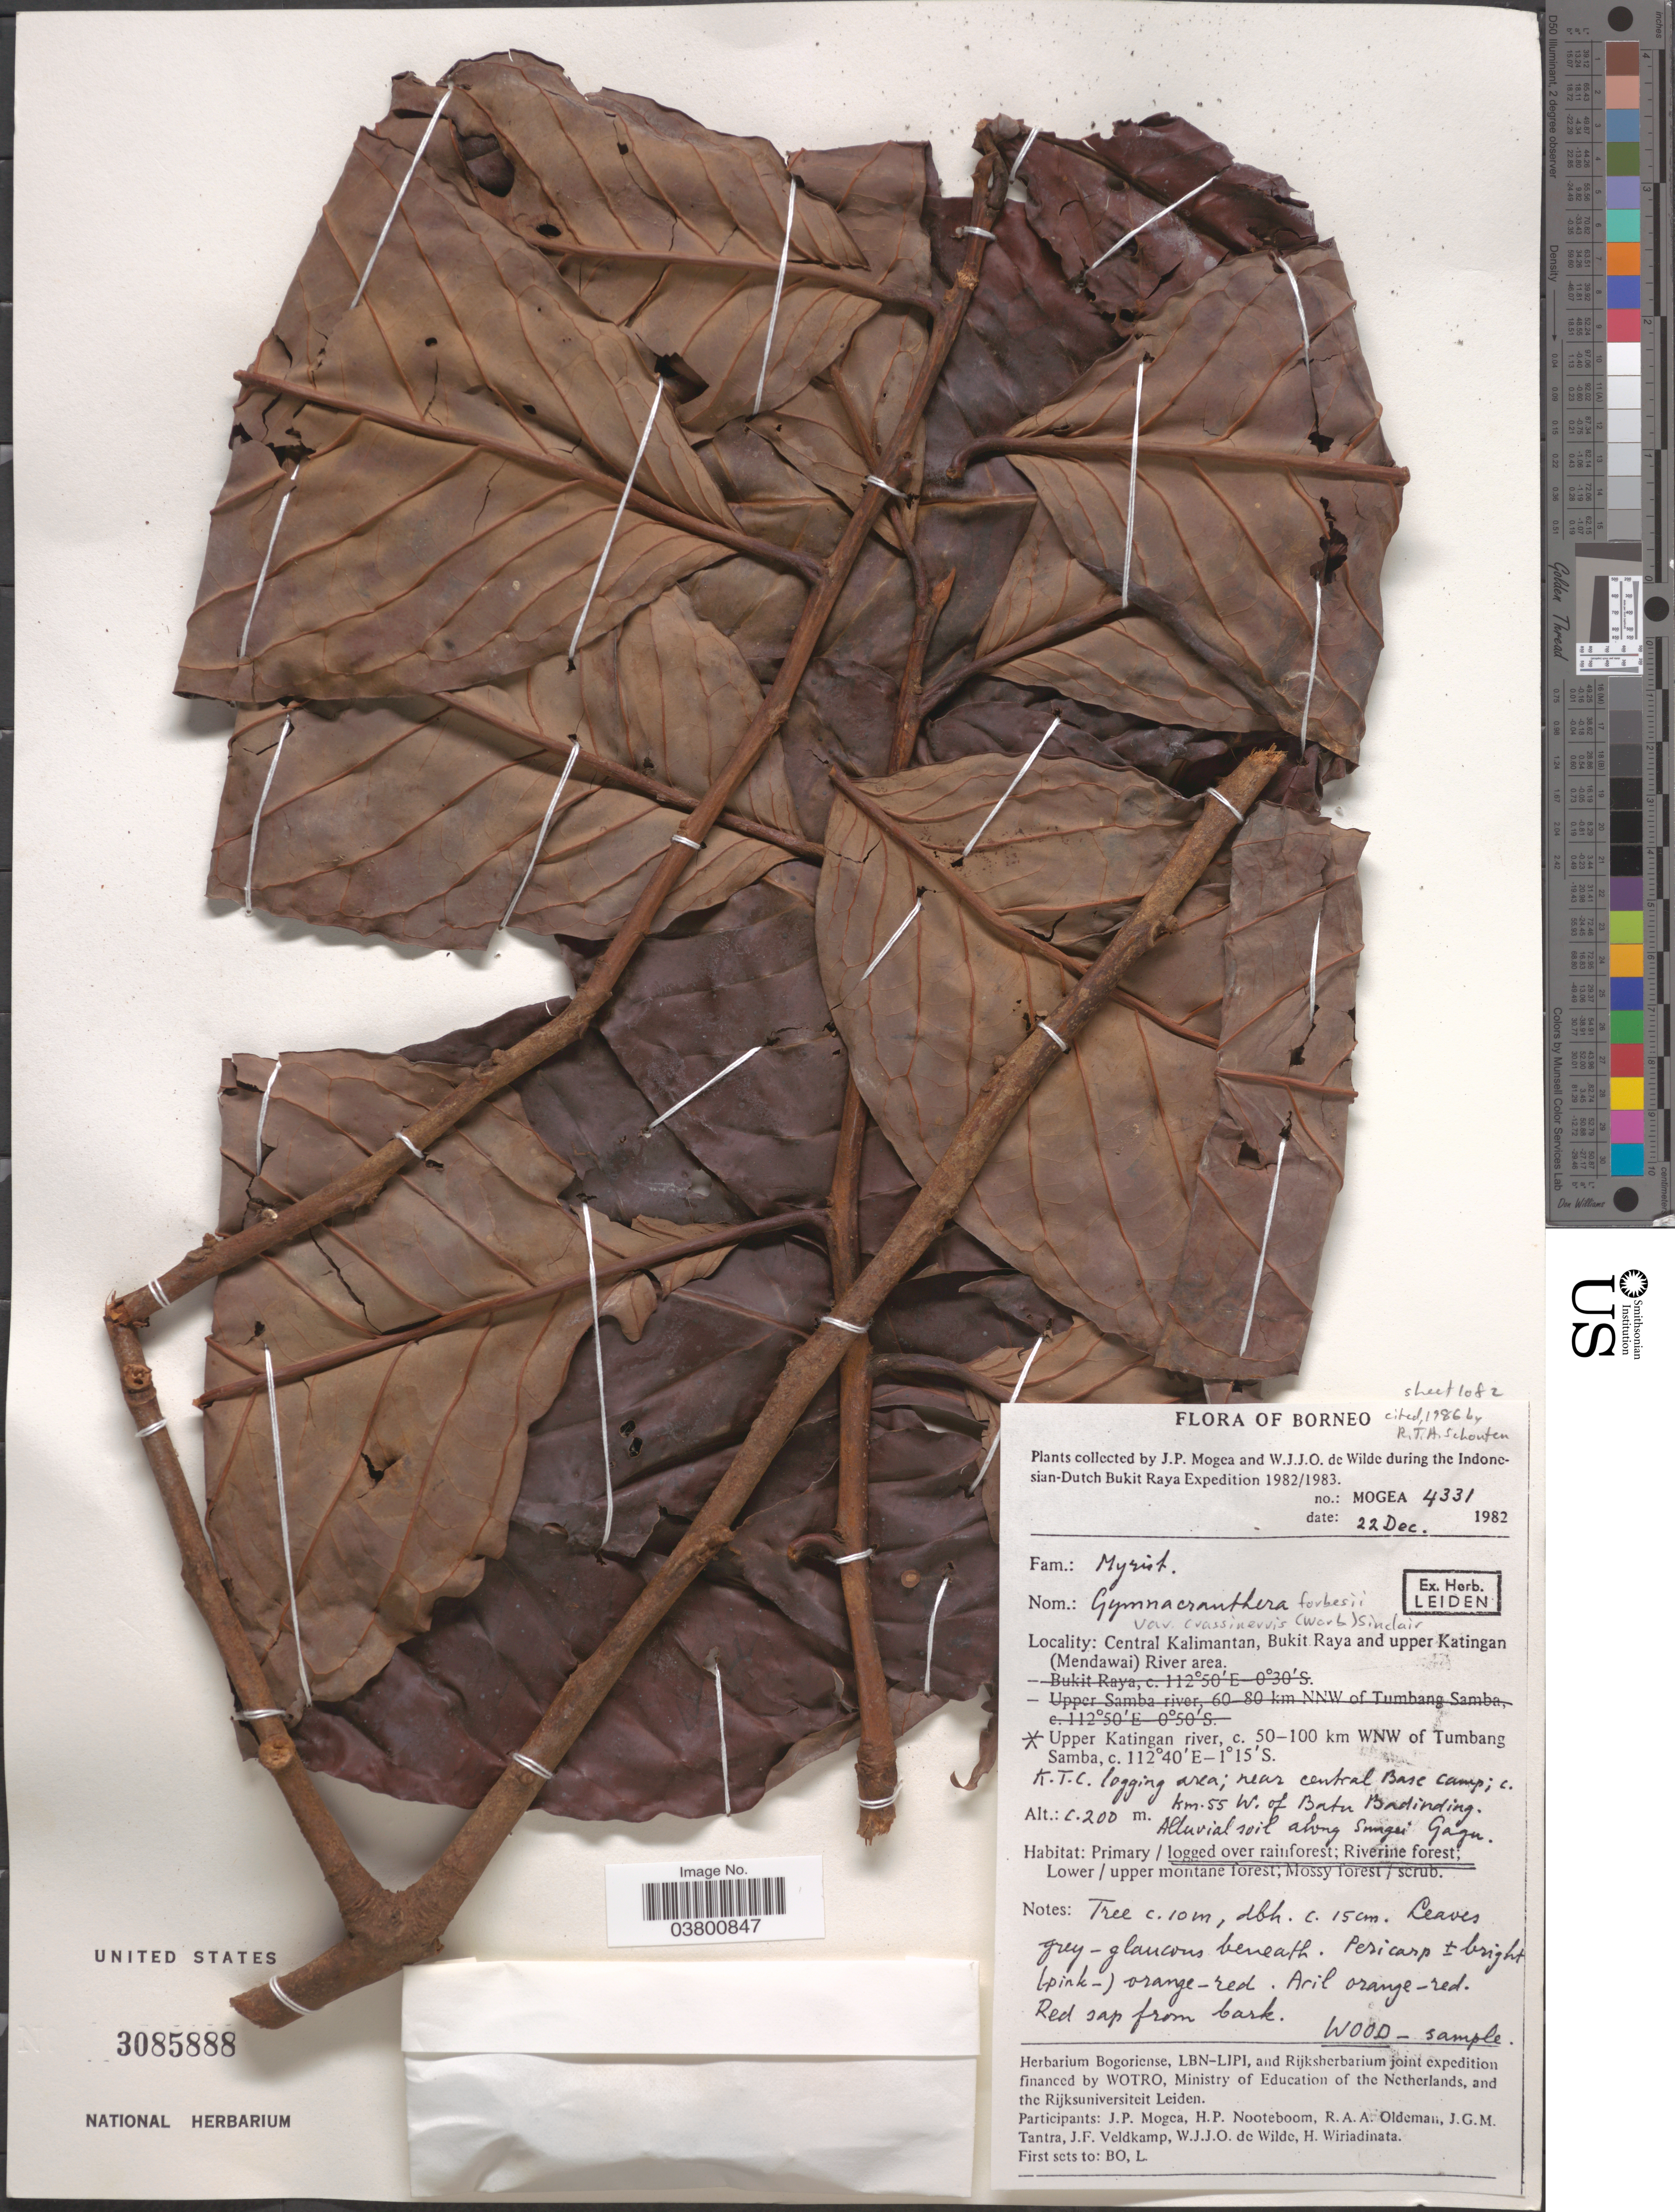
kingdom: Plantae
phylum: Tracheophyta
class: Magnoliopsida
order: Magnoliales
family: Myristicaceae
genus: Gymnacranthera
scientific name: Gymnacranthera forbesii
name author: (R.M. King) Warb.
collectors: J. Mogea & W. J. de Wilde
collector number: MOGEA 4331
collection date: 1982-12-22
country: Indonesia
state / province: Kalimantan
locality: Borneo. Central Kalimantan, Bukit Raya and upper Katingan (Mendawai) River area. Upper Katingan river, c. 50-100 km WNW of Tumbang Samba. K.T.C. logging area; near Central Base Camp; c. km. 55 W. of Batu Badinding. Alluvial soil along Sungei Gagu.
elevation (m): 200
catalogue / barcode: US 3085888